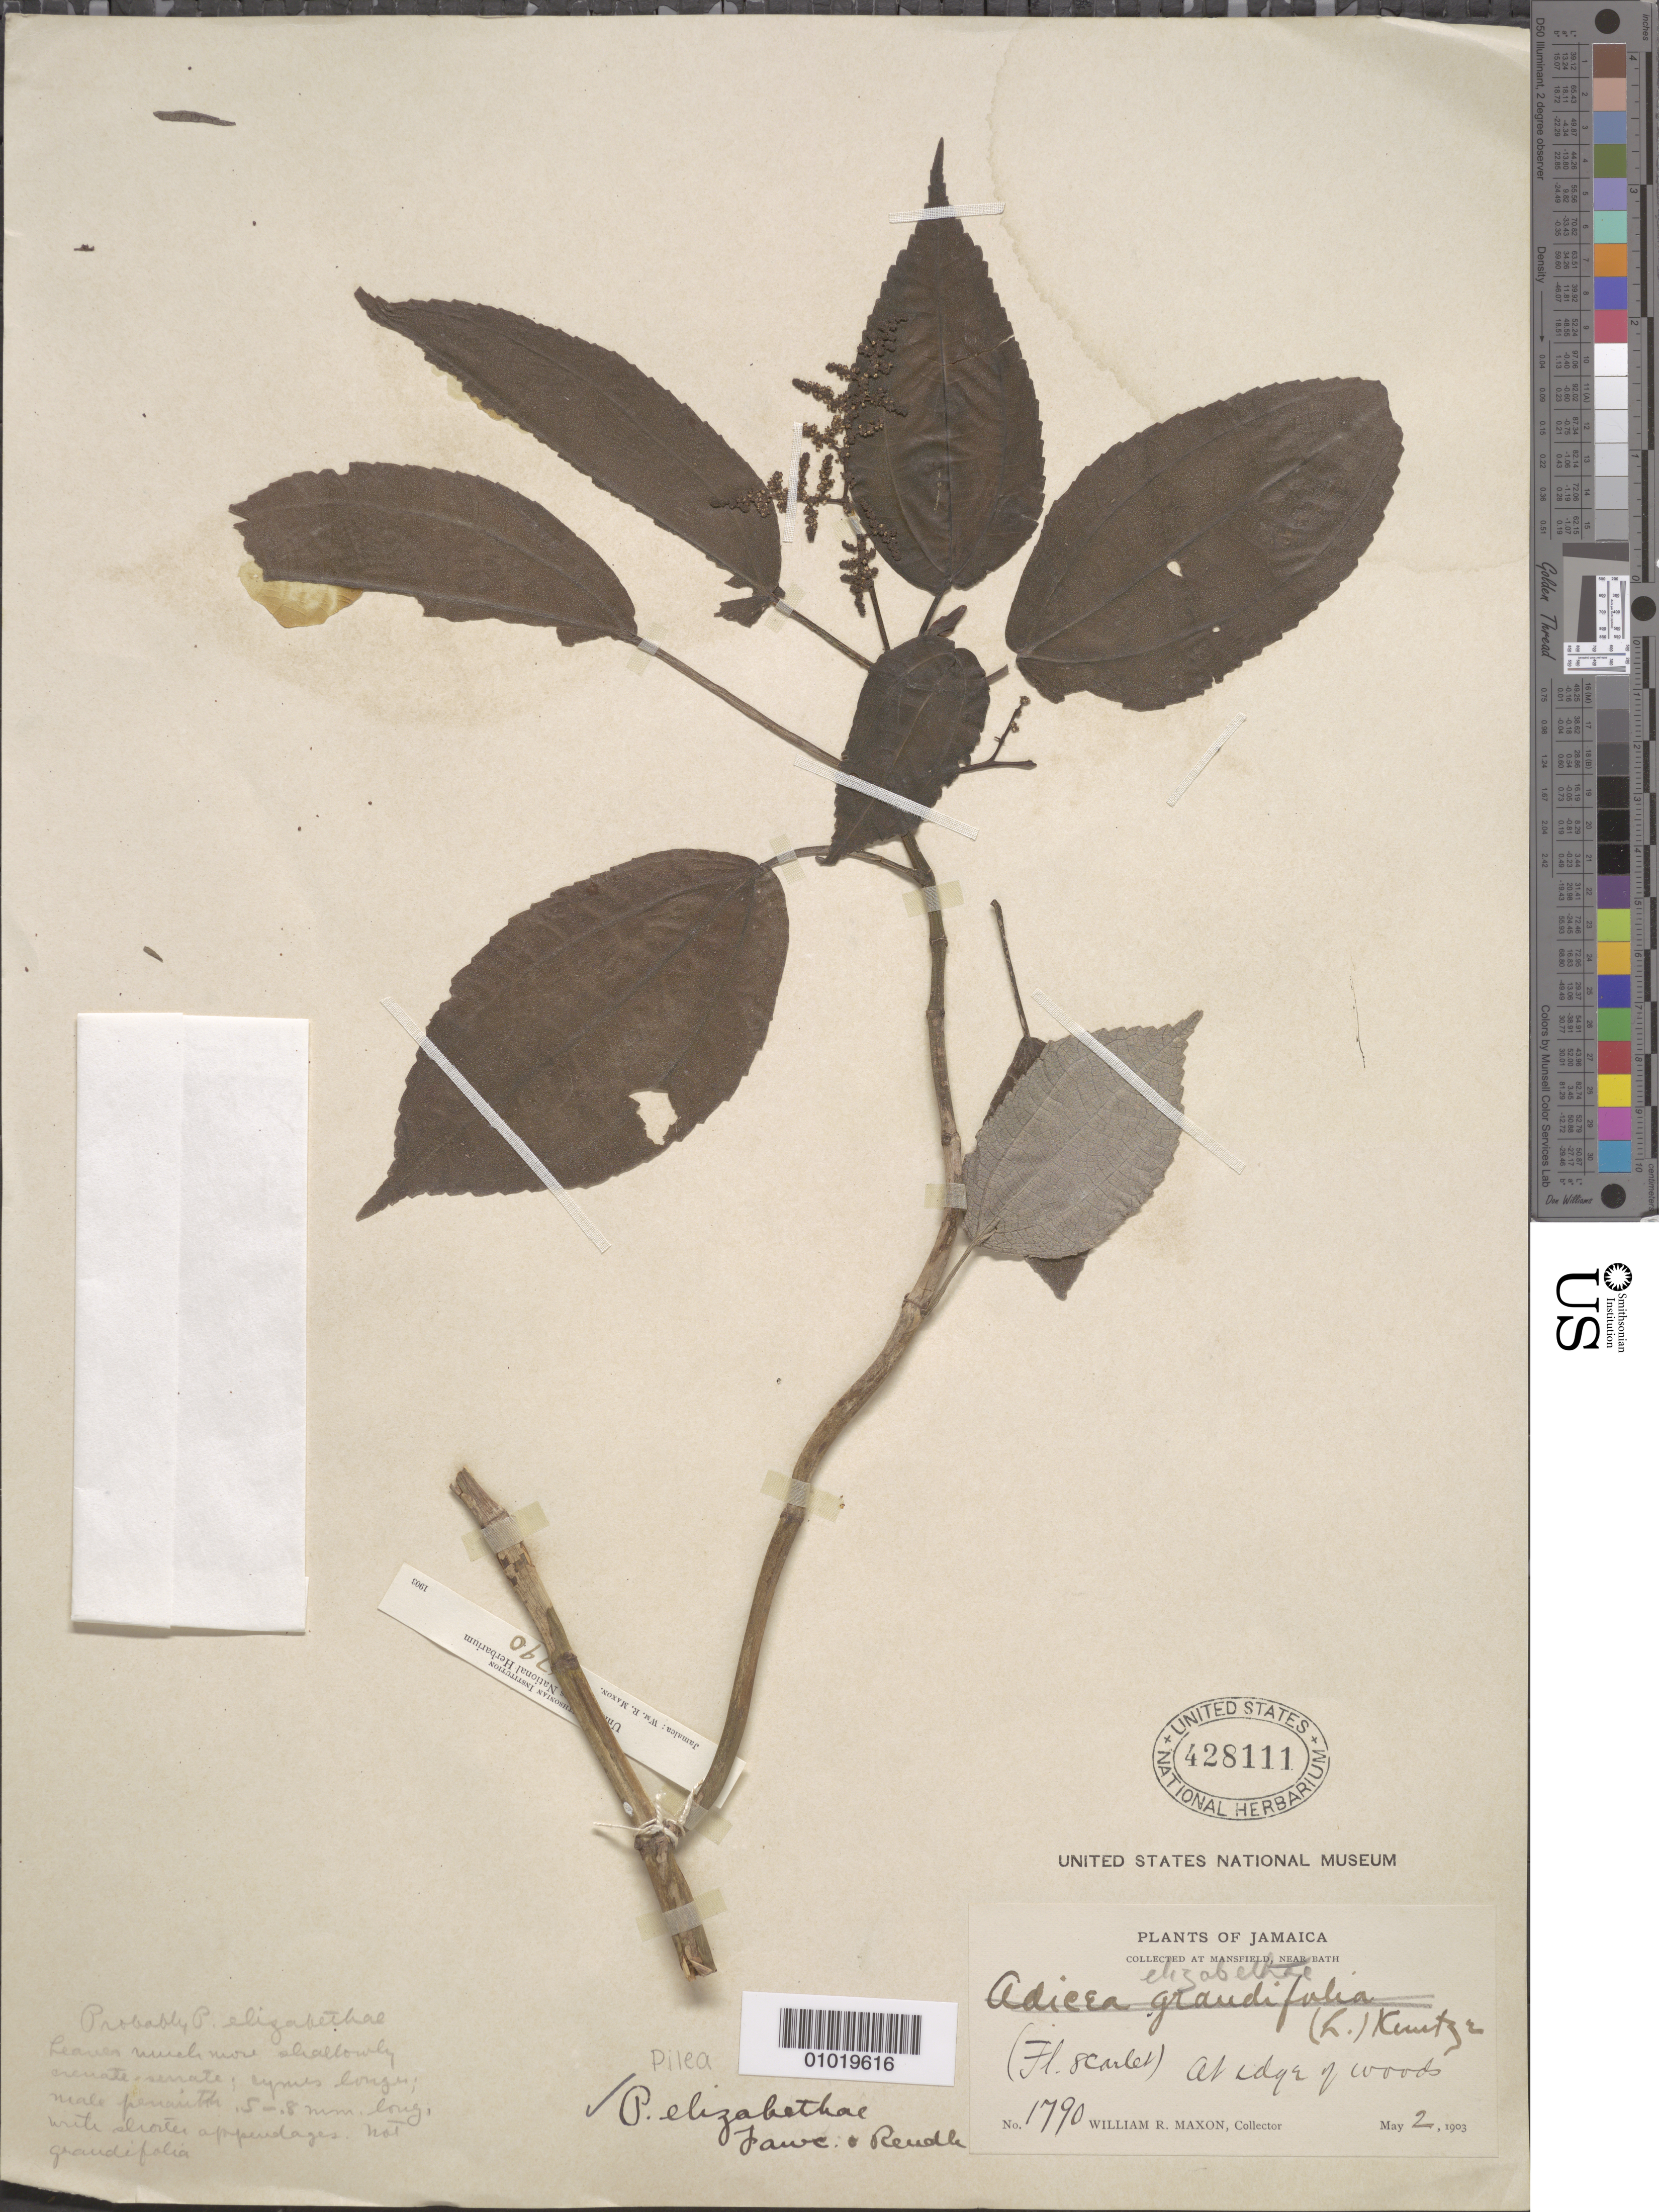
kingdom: Plantae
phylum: Tracheophyta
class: Magnoliopsida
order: Rosales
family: Urticaceae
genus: Pilea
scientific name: Pilea elizabethae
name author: Fawc. & Rendle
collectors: W. R. Maxon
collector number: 1790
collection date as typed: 02 May 1903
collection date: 1903-05-02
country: Jamaica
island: Jamaica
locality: Mansfield, near Bath. At edge of woods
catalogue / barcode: US 428111